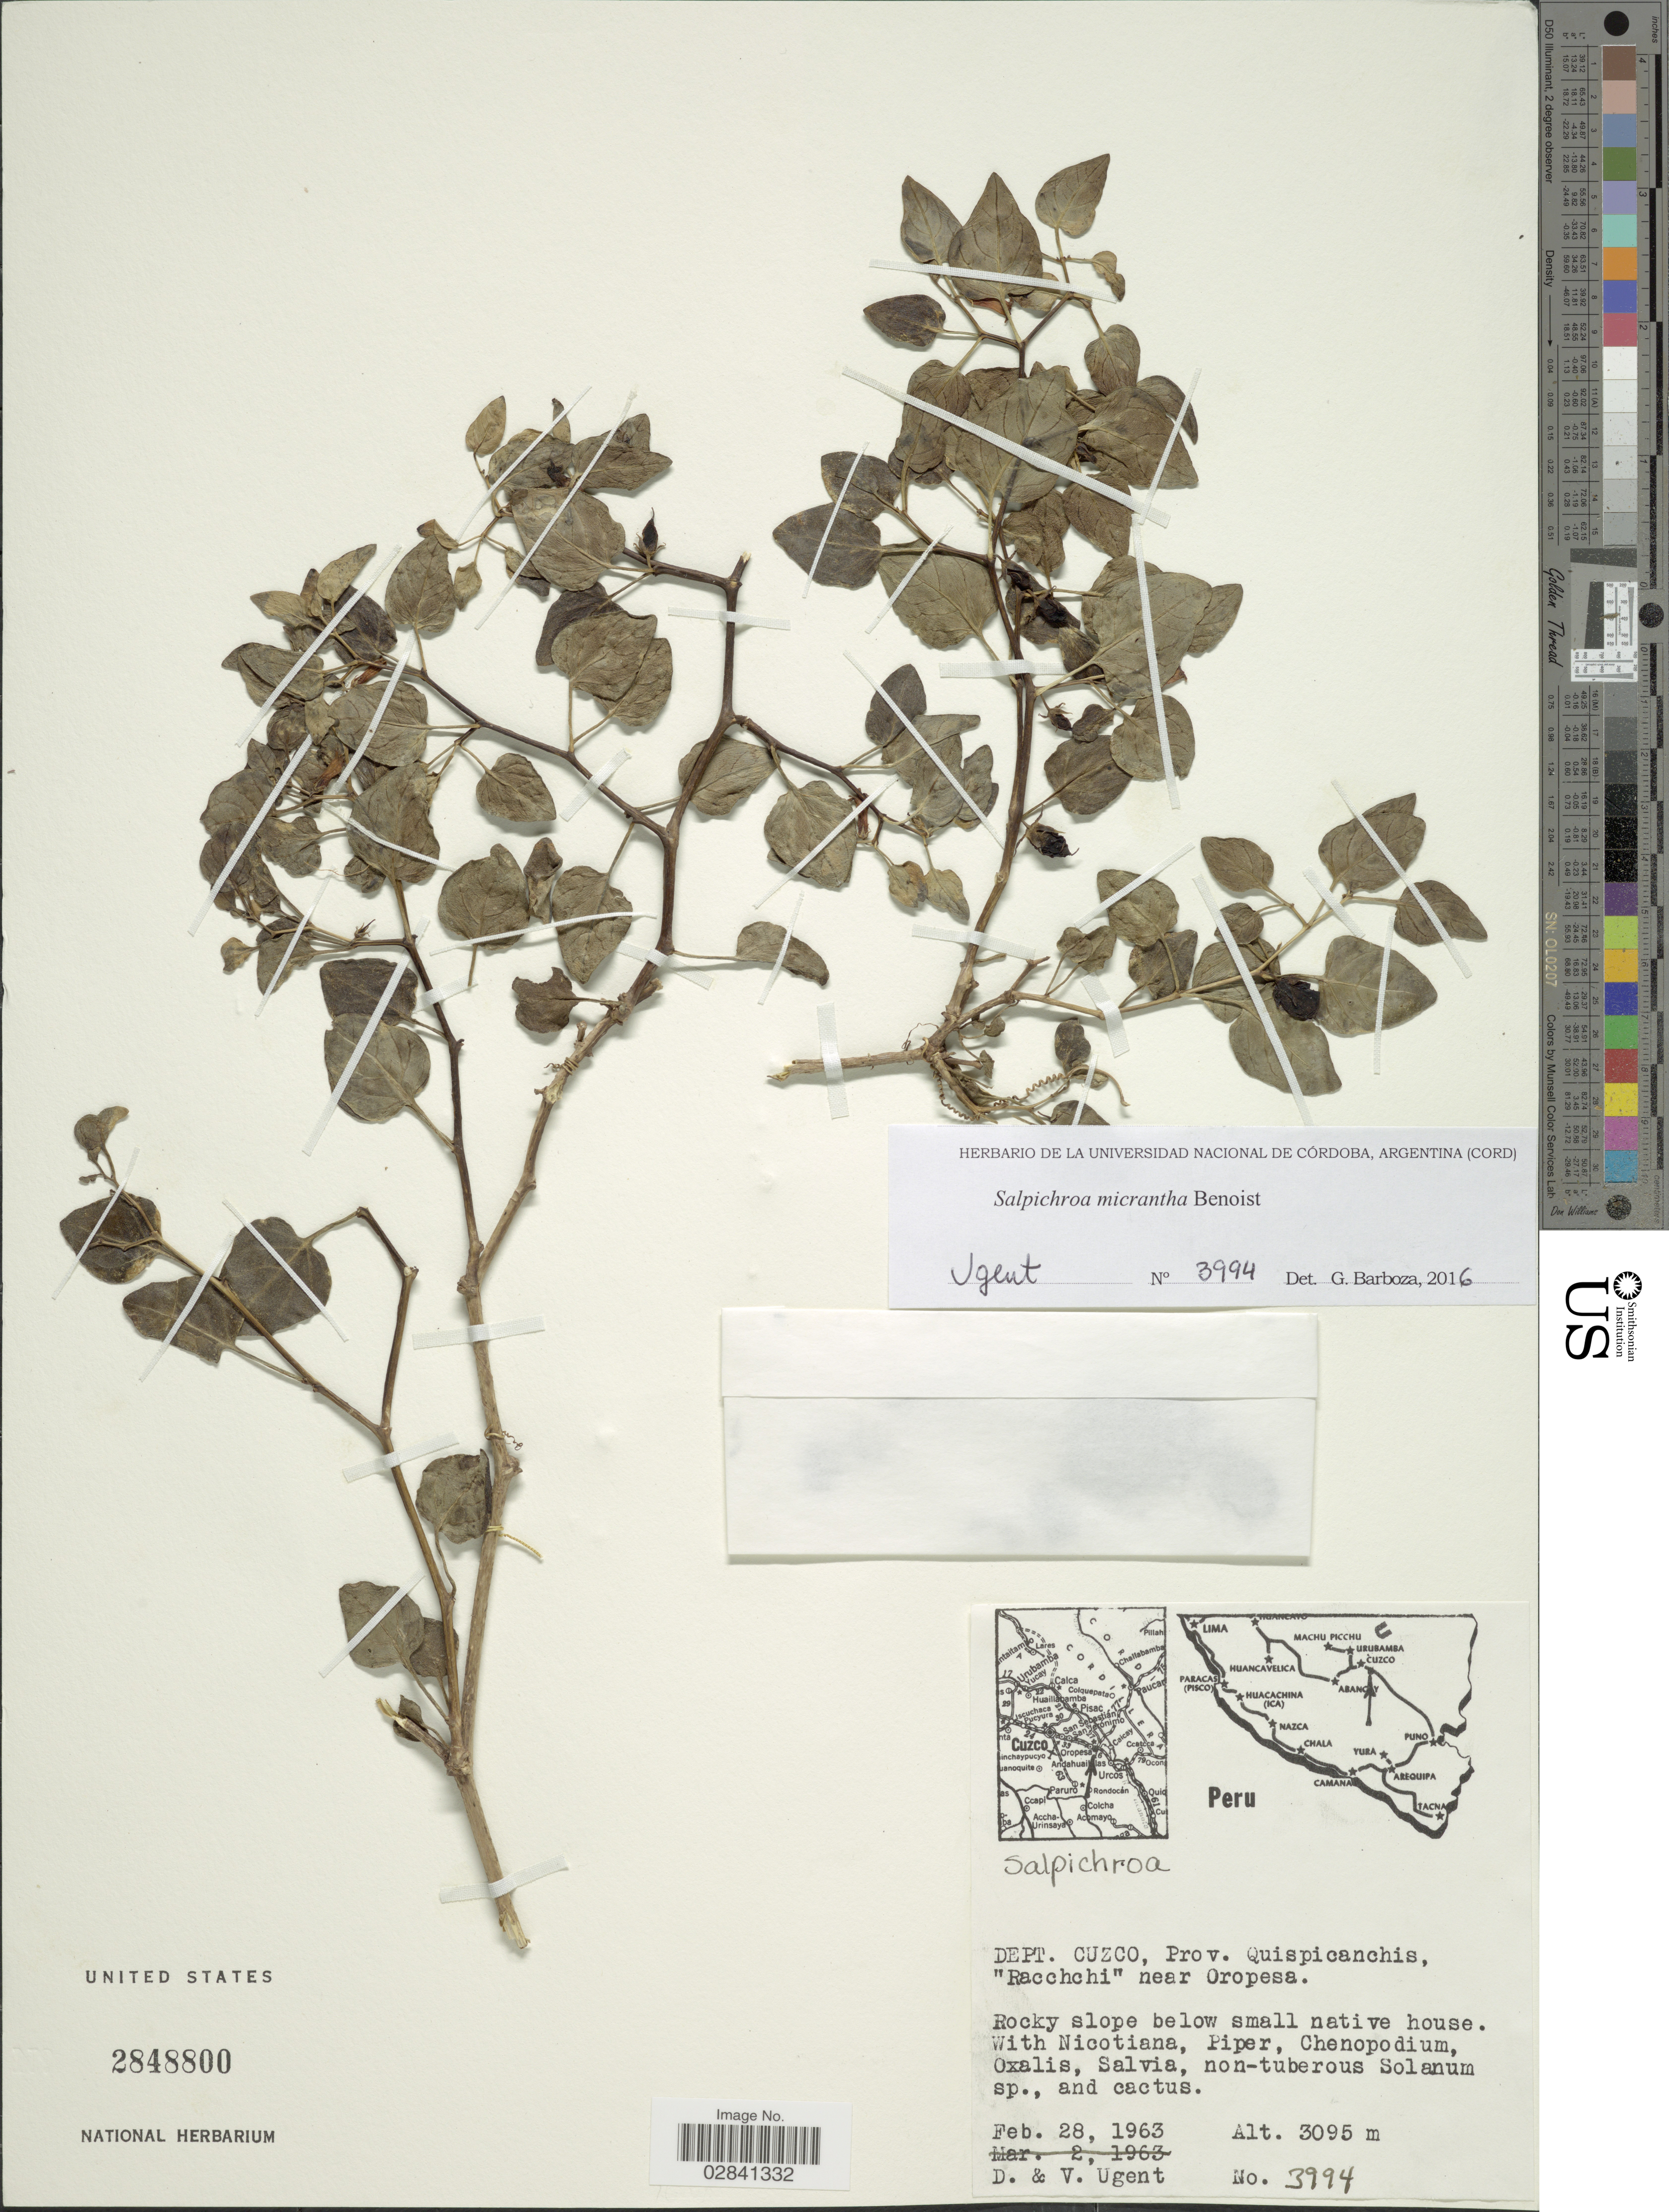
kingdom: Plantae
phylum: Tracheophyta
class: Magnoliopsida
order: Solanales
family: Solanaceae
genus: Salpichroa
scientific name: Salpichroa micrantha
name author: Benoist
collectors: D. Ugent & V. Ugent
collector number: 3994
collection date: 1963-02-28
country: Peru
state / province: Cusco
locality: Dept. Cuzco, Prov. Quispicanchis, "Racchchi" near Oropesa.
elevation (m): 3095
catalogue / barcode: US 2848800